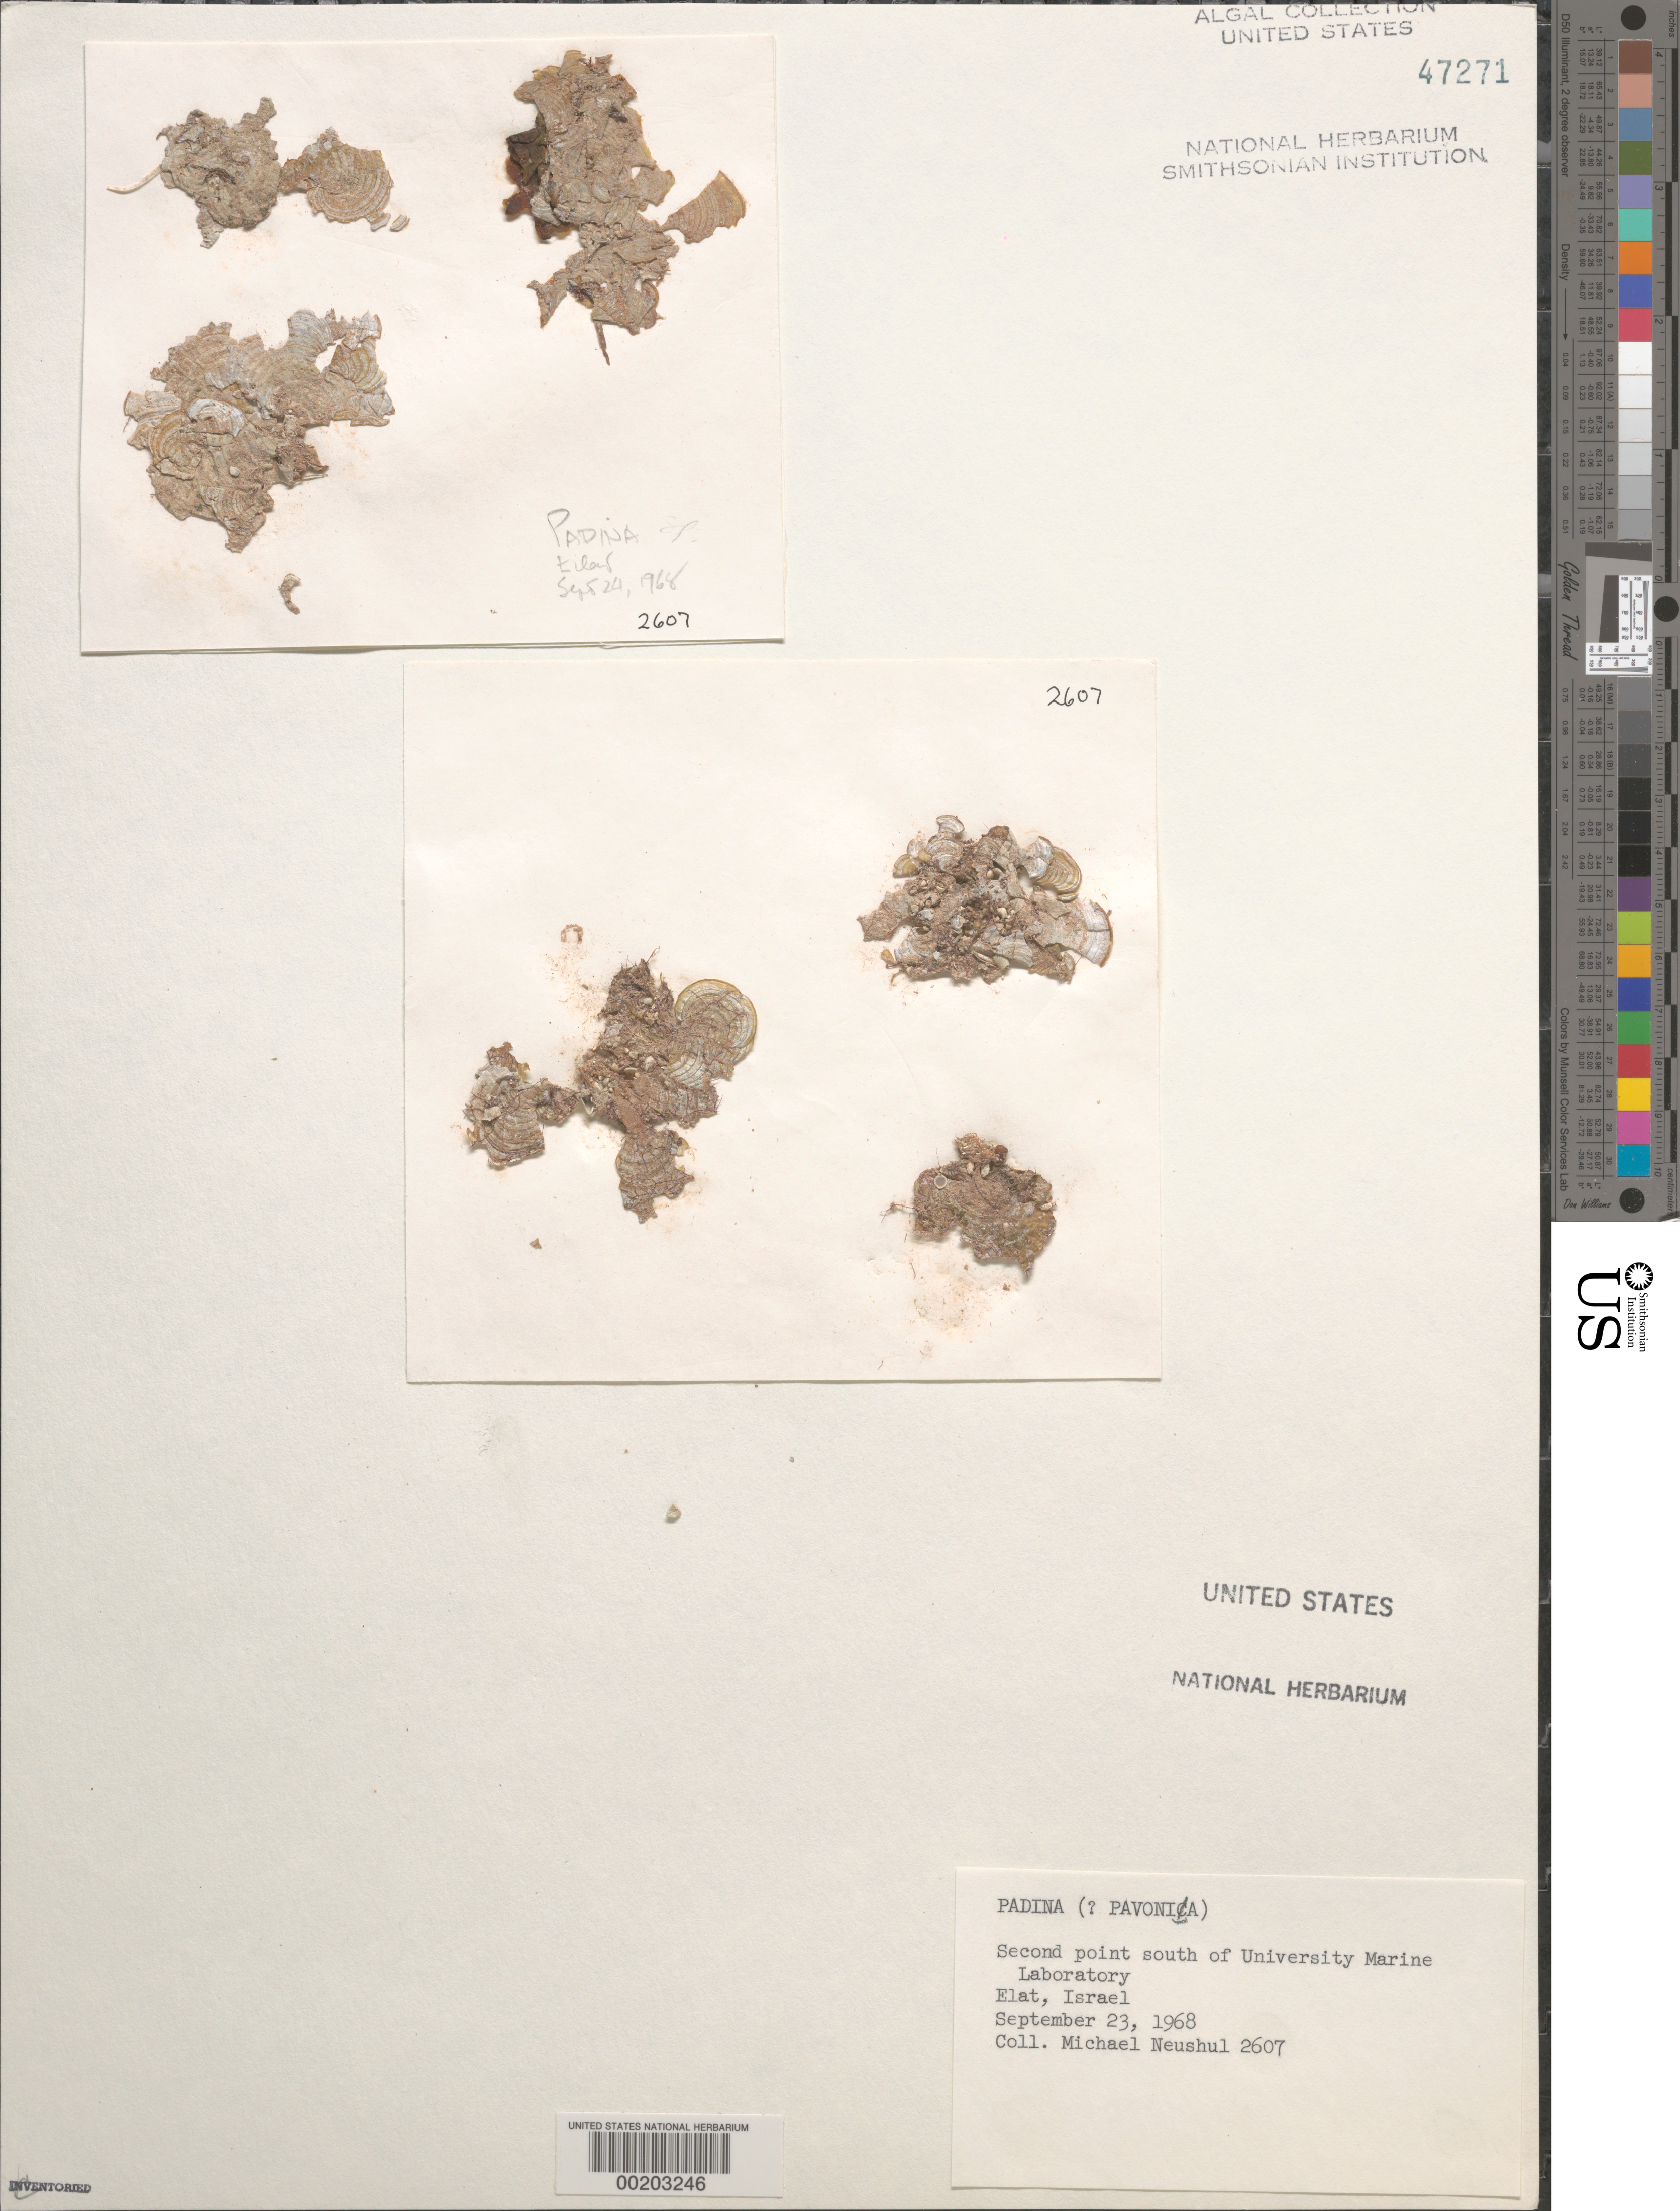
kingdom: Chromista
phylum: Ochrophyta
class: Phaeophyceae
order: Dictyotales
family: Dictyotaceae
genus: Padina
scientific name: Padina pavonica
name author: (L.) Thivy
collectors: M. Neushul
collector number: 2607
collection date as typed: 23 Sep 1968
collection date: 1968-09-23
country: Israel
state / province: Southern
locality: Elat, second point south of University marine laboratory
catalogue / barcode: US 47271